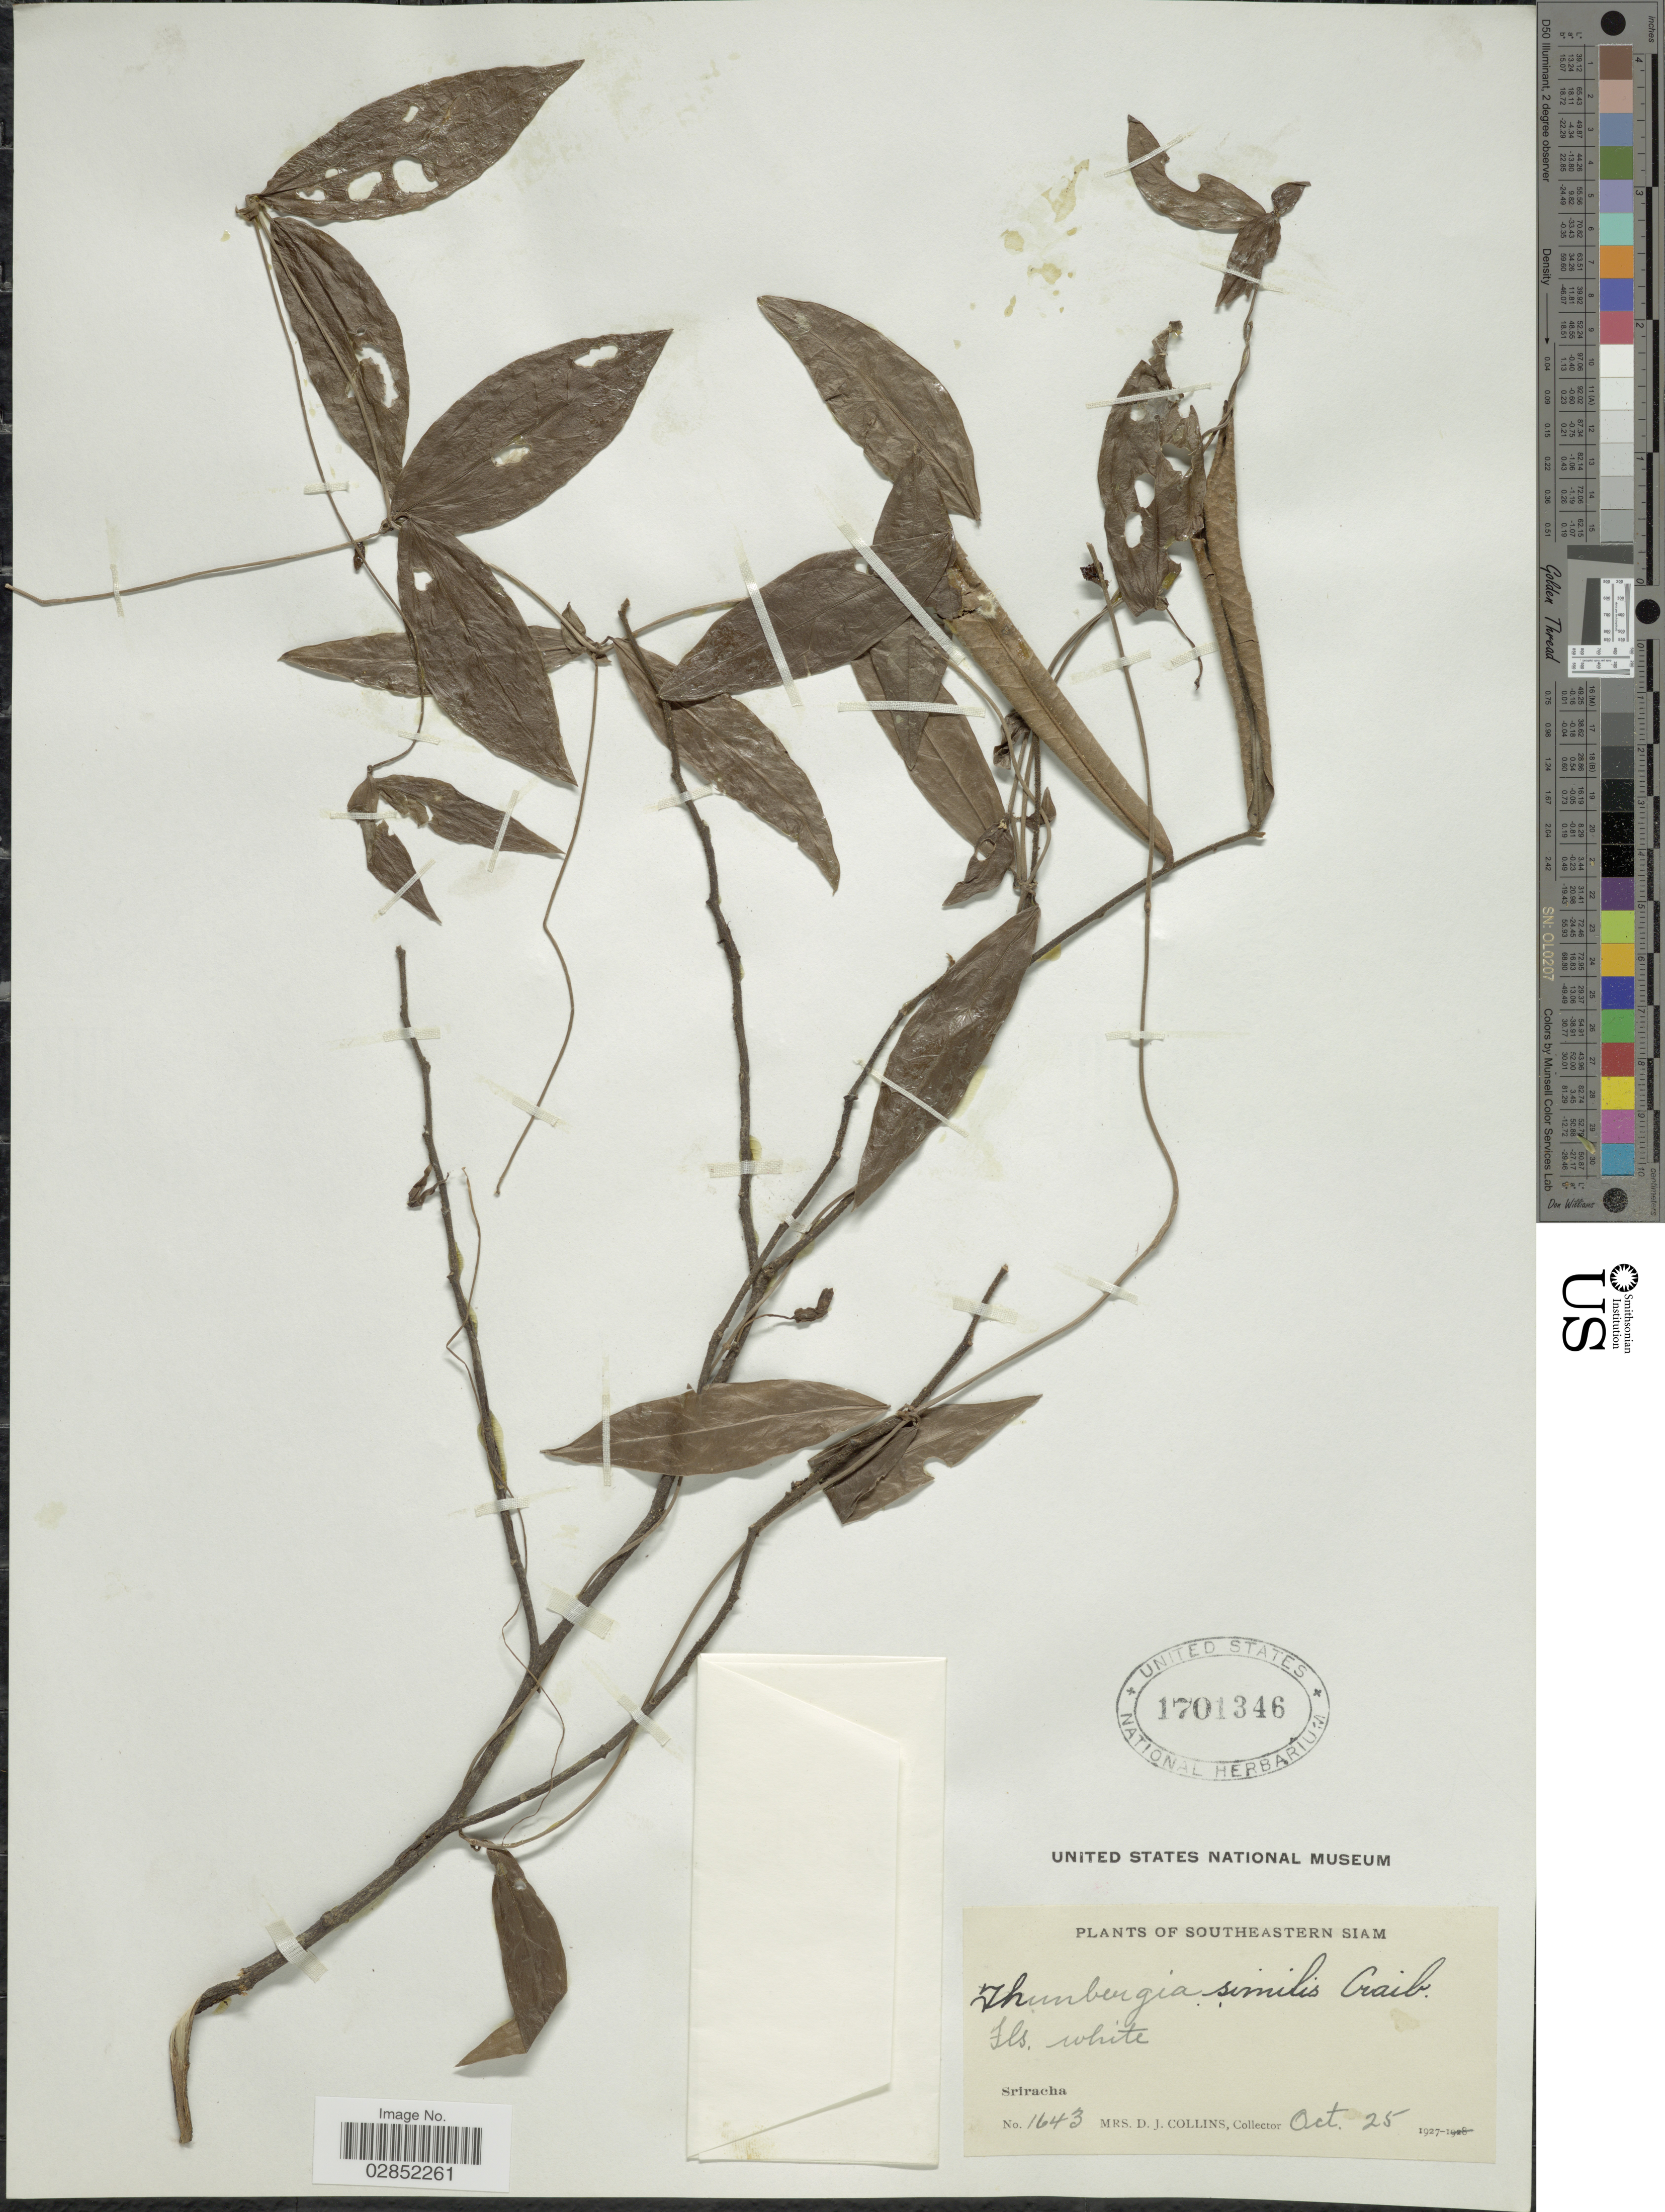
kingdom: Plantae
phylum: Tracheophyta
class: Magnoliopsida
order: Lamiales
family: Acanthaceae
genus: Thunbergia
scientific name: Thunbergia similis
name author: Craib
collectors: Mrs. D. J. Collins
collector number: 1643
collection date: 1927-10-25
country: Thailand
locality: Southeastern Siam. Sriracha.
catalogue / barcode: US 1701346